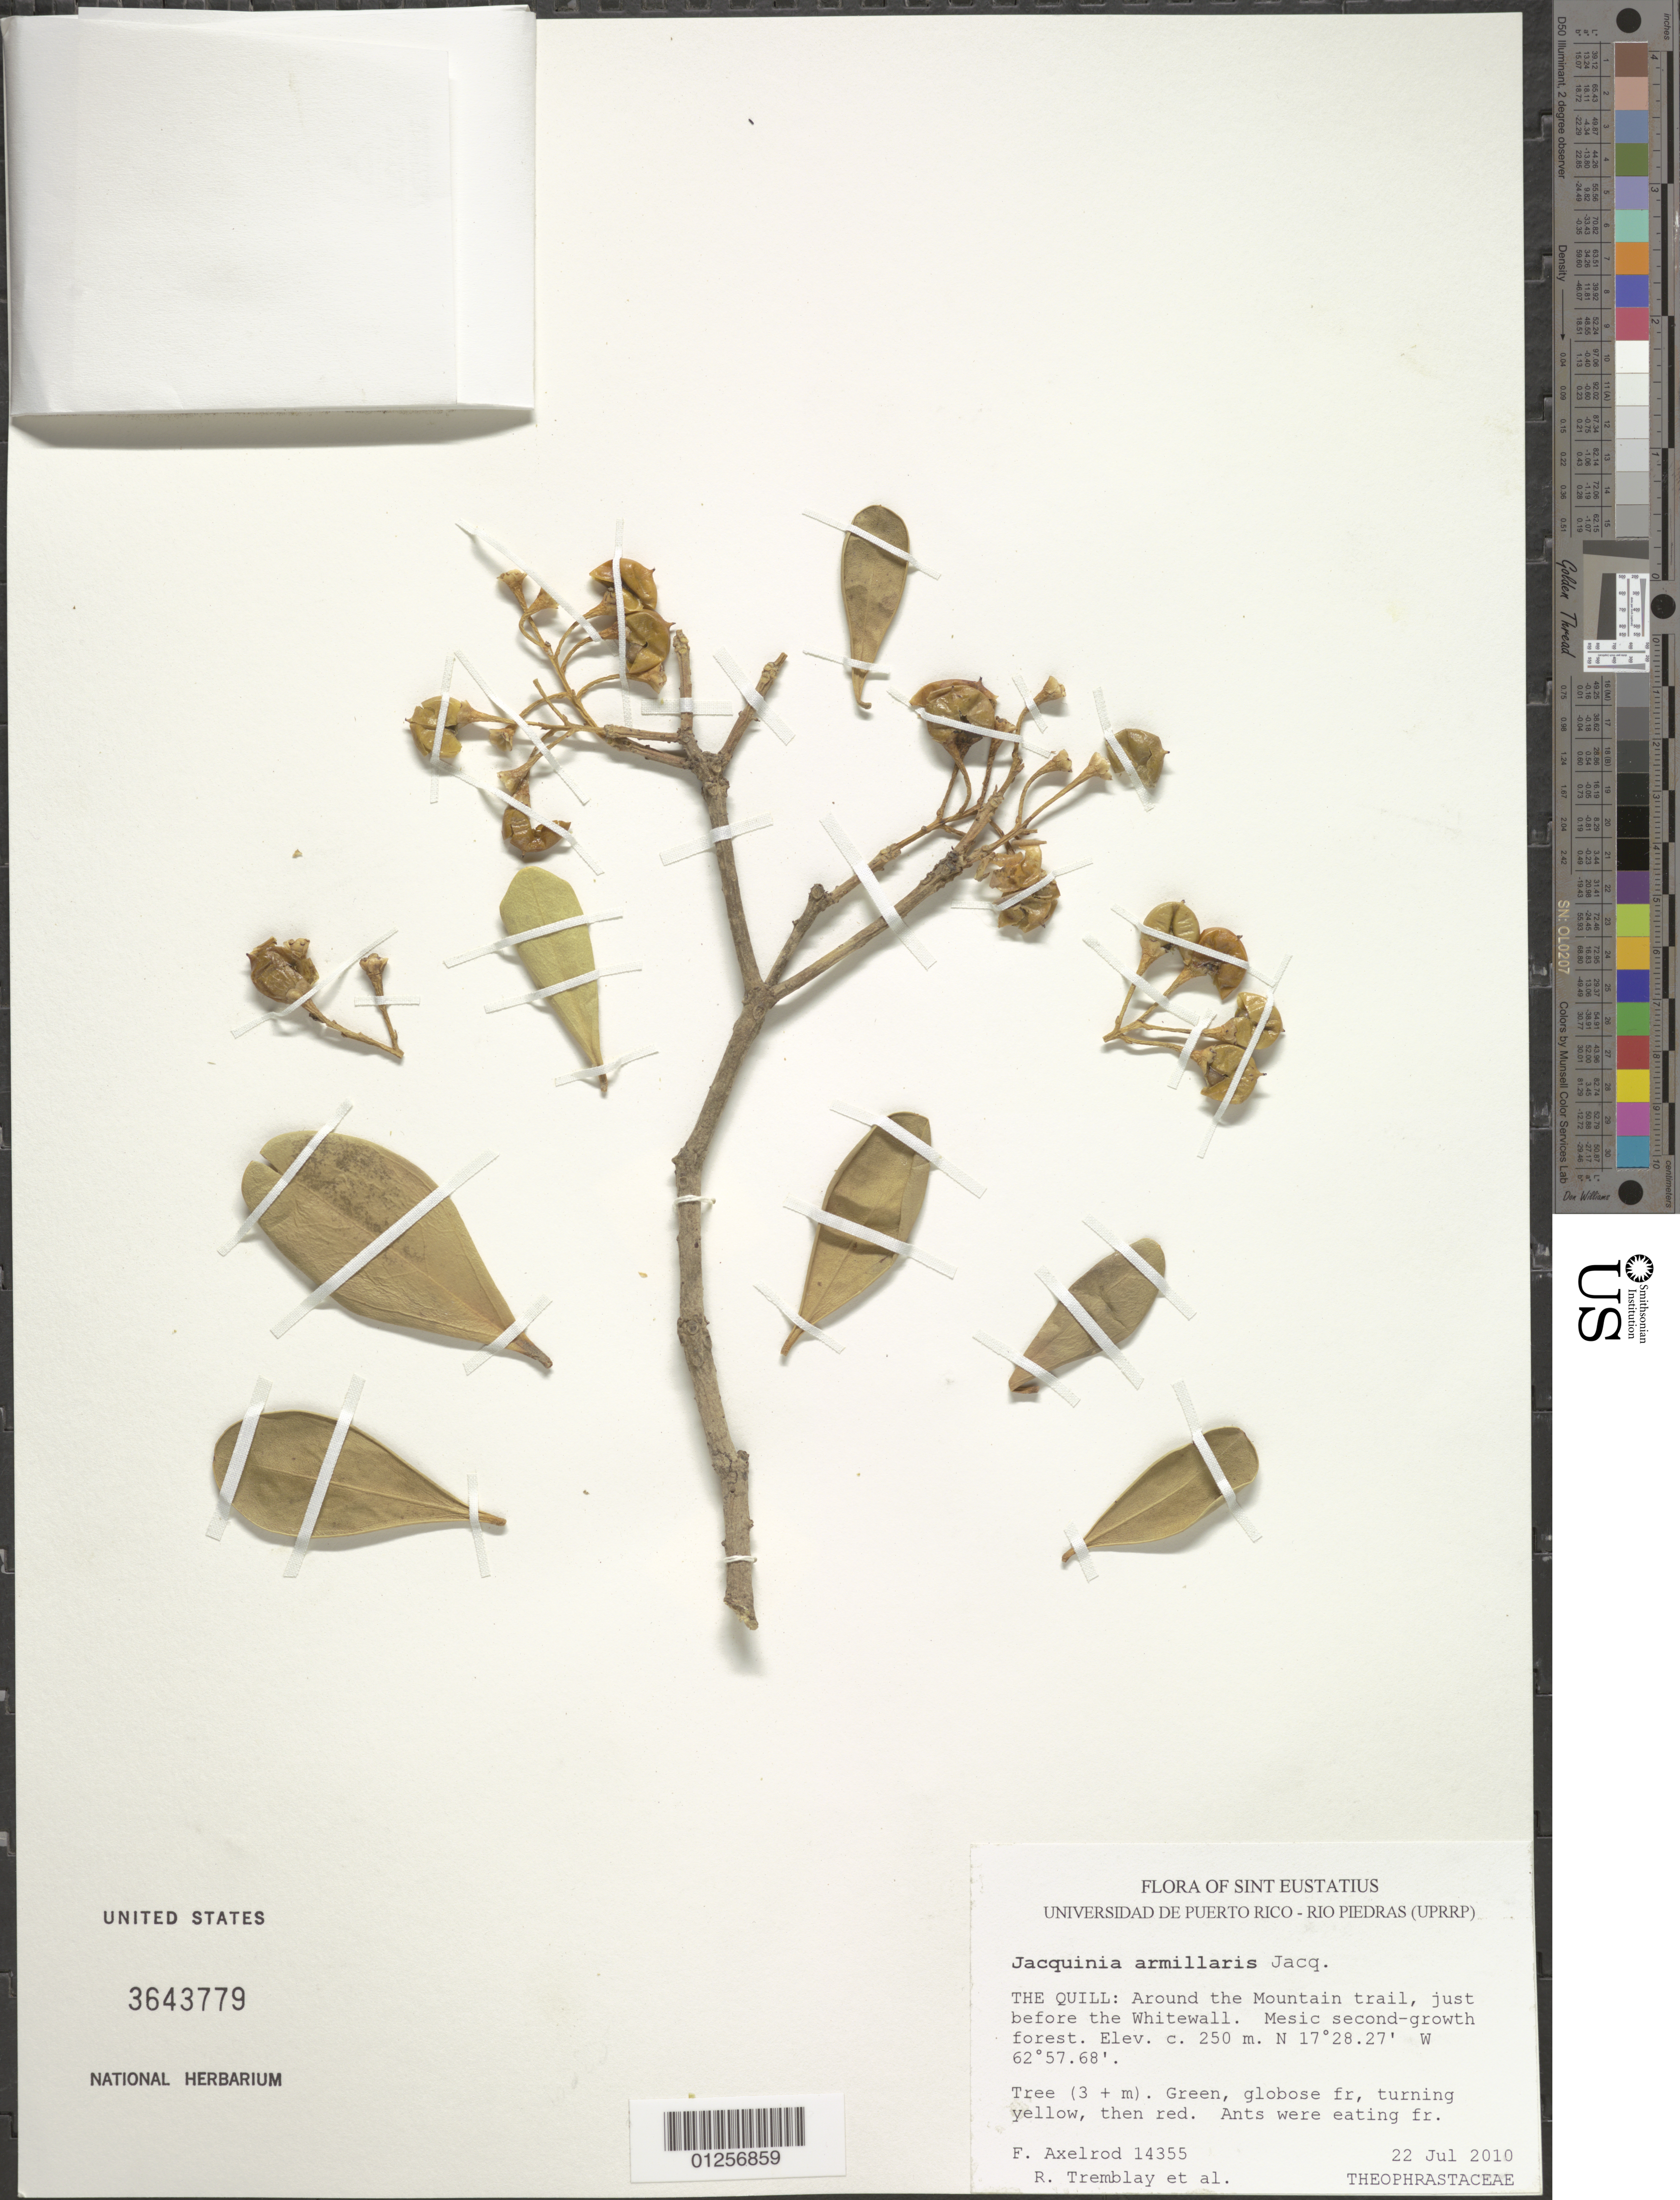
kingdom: Plantae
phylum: Tracheophyta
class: Magnoliopsida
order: Ericales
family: Primulaceae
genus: Jacquinia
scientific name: Jacquinia armillaris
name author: Jacq.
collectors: F. S. Axelrod et al.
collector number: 14355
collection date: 2010-07-22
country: Netherlands Antilles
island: Sint Eustatius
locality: The Quill, Around the Mountain Trail, just before Whitewall.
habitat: Mesic second-growth forest.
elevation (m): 250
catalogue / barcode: US 3643779